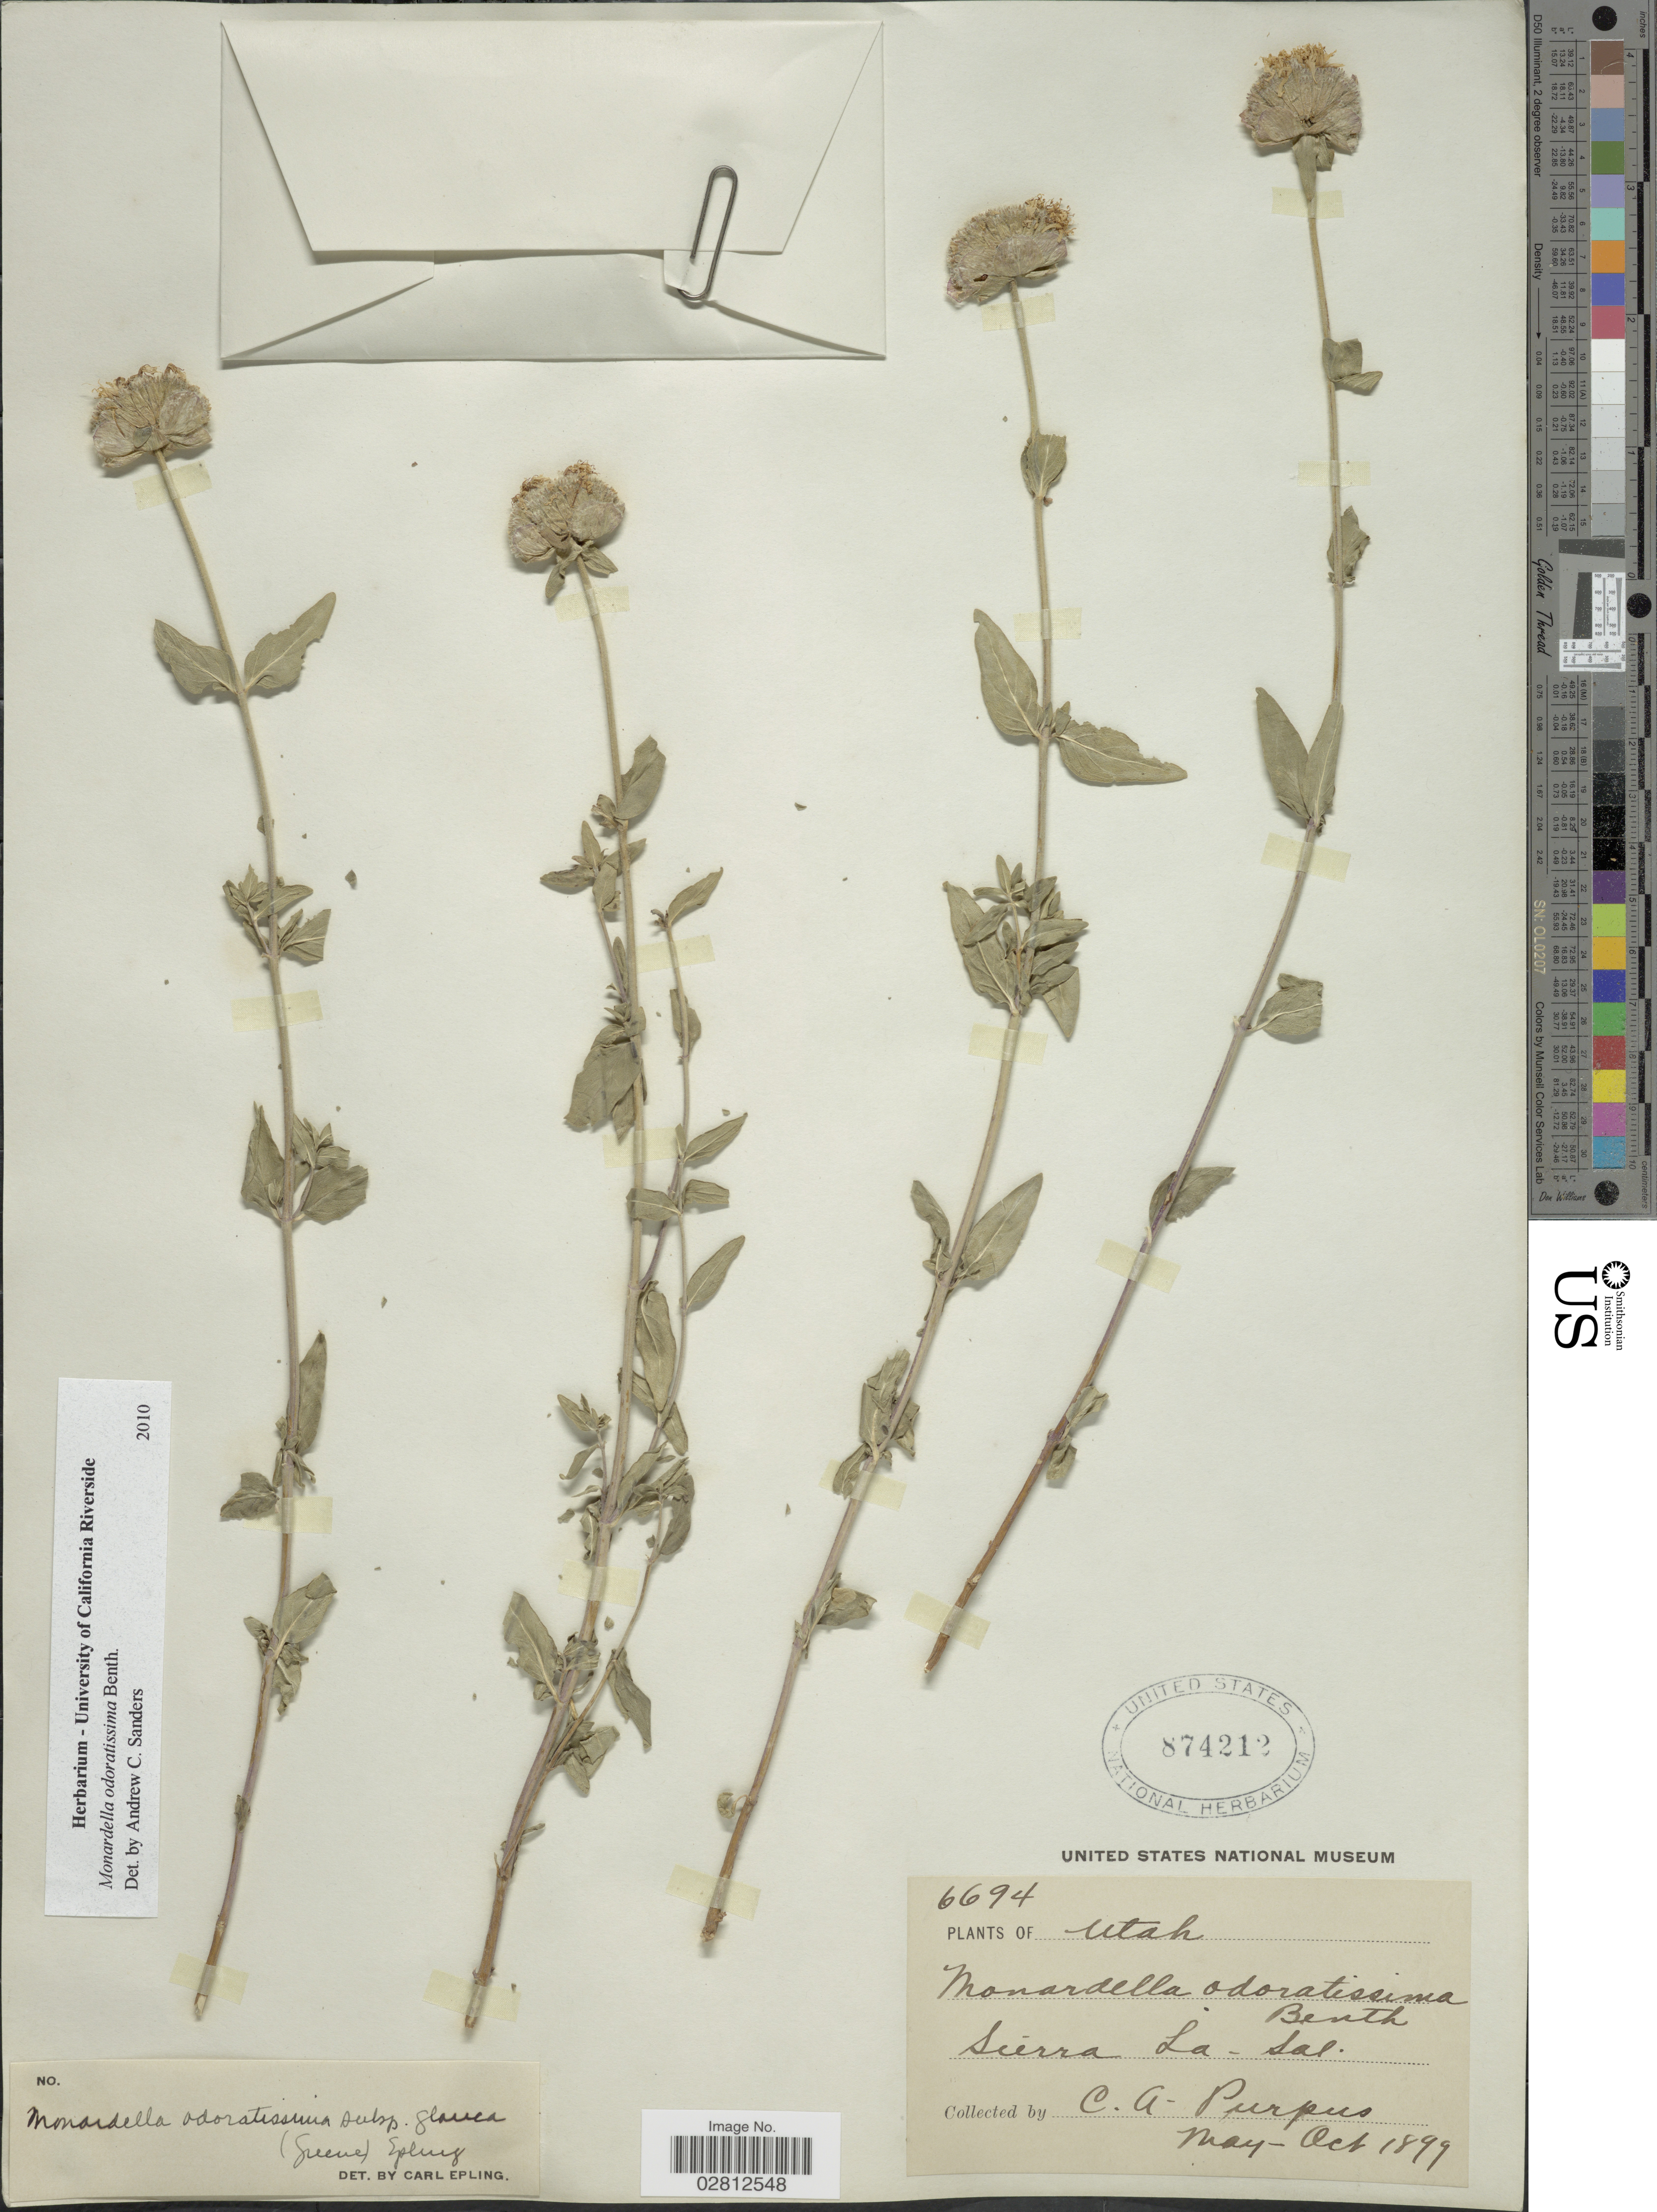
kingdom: Plantae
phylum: Tracheophyta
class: Magnoliopsida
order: Lamiales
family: Lamiaceae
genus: Monardella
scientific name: Monardella odoratissima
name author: Benth.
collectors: C. A. Purpus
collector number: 6694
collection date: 1899-05/1899-10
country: United States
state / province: Utah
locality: Sierra La-Sal.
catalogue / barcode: US 874212